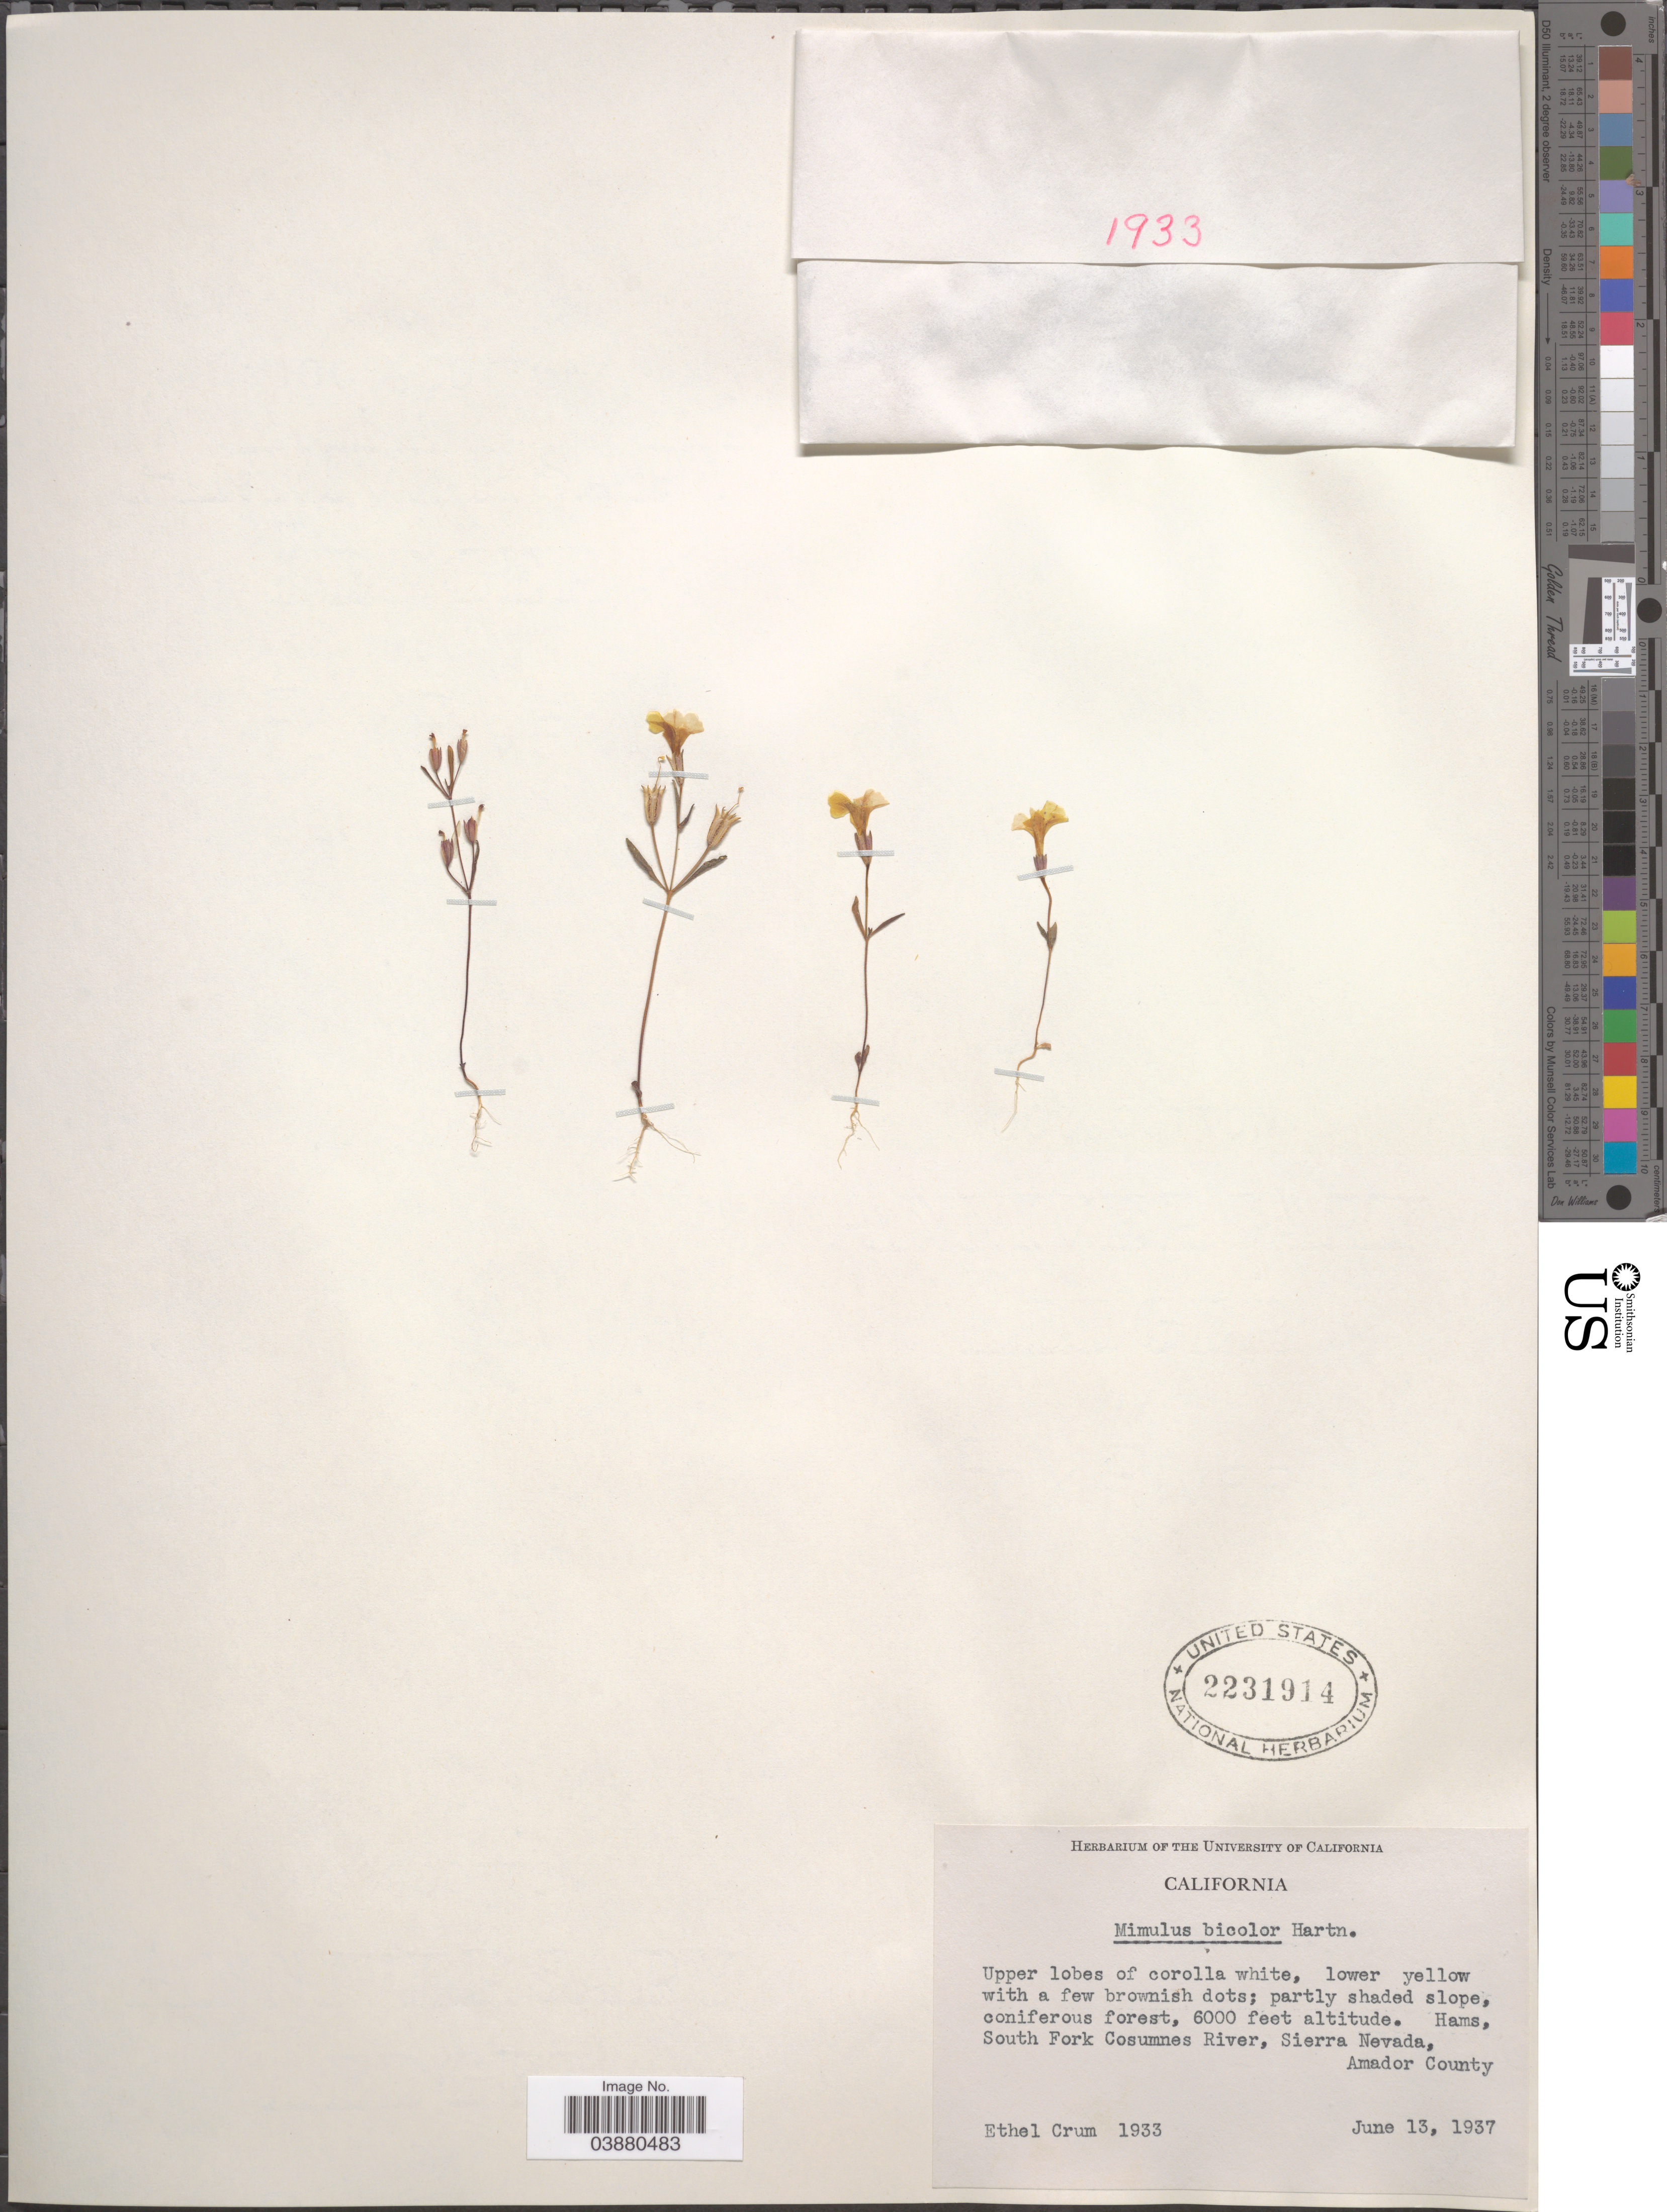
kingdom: Plantae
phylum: Tracheophyta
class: Magnoliopsida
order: Lamiales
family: Phrymaceae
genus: Mimulus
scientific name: Mimulus bicolor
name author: Hartw. ex Benth.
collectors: E. K. Crum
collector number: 1933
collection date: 1937-06-13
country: United States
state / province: California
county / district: Amador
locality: Partly shades slope. Hams, South Fork Cosumnes River, Sierra Nevada, Amador County.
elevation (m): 1829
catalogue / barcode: US 2231914